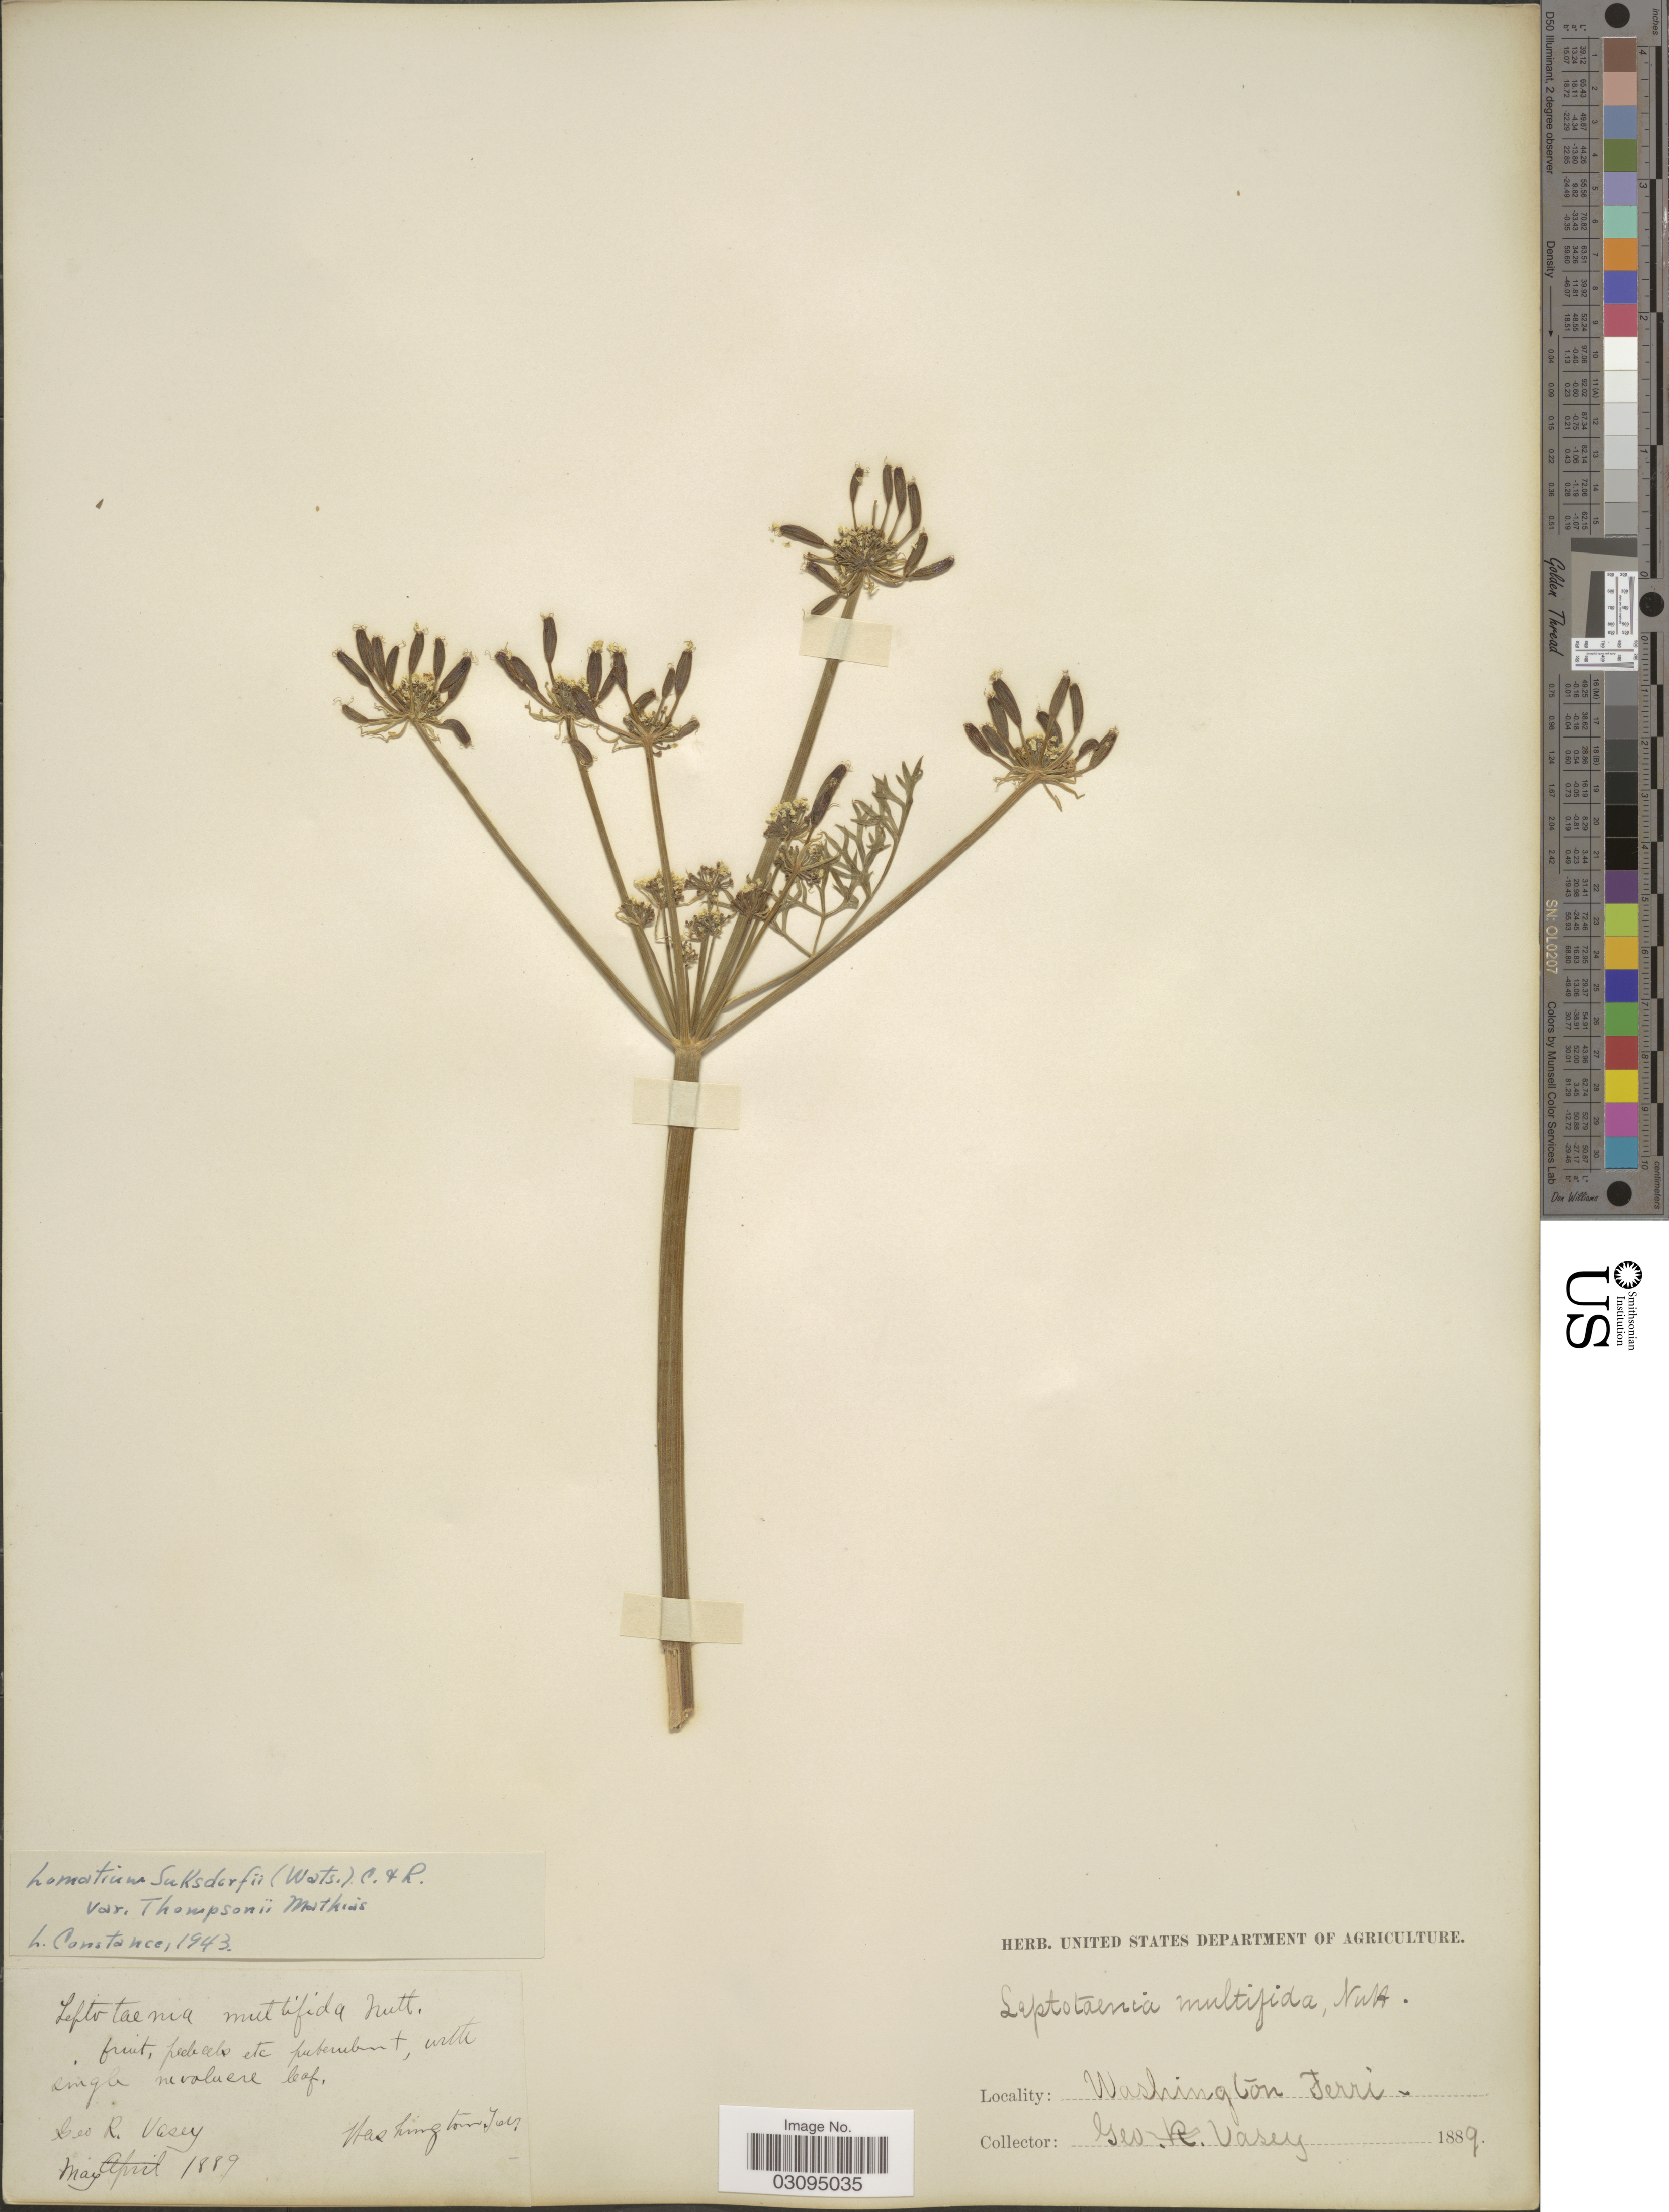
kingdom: Plantae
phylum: Tracheophyta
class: Magnoliopsida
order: Apiales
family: Apiaceae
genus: Lomatium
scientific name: Lomatium suksdorfii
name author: (S. Watson) J.M. Coult. & Rose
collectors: G. R. Vasey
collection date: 1889-05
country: United States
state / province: Washington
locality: Washington Terri.